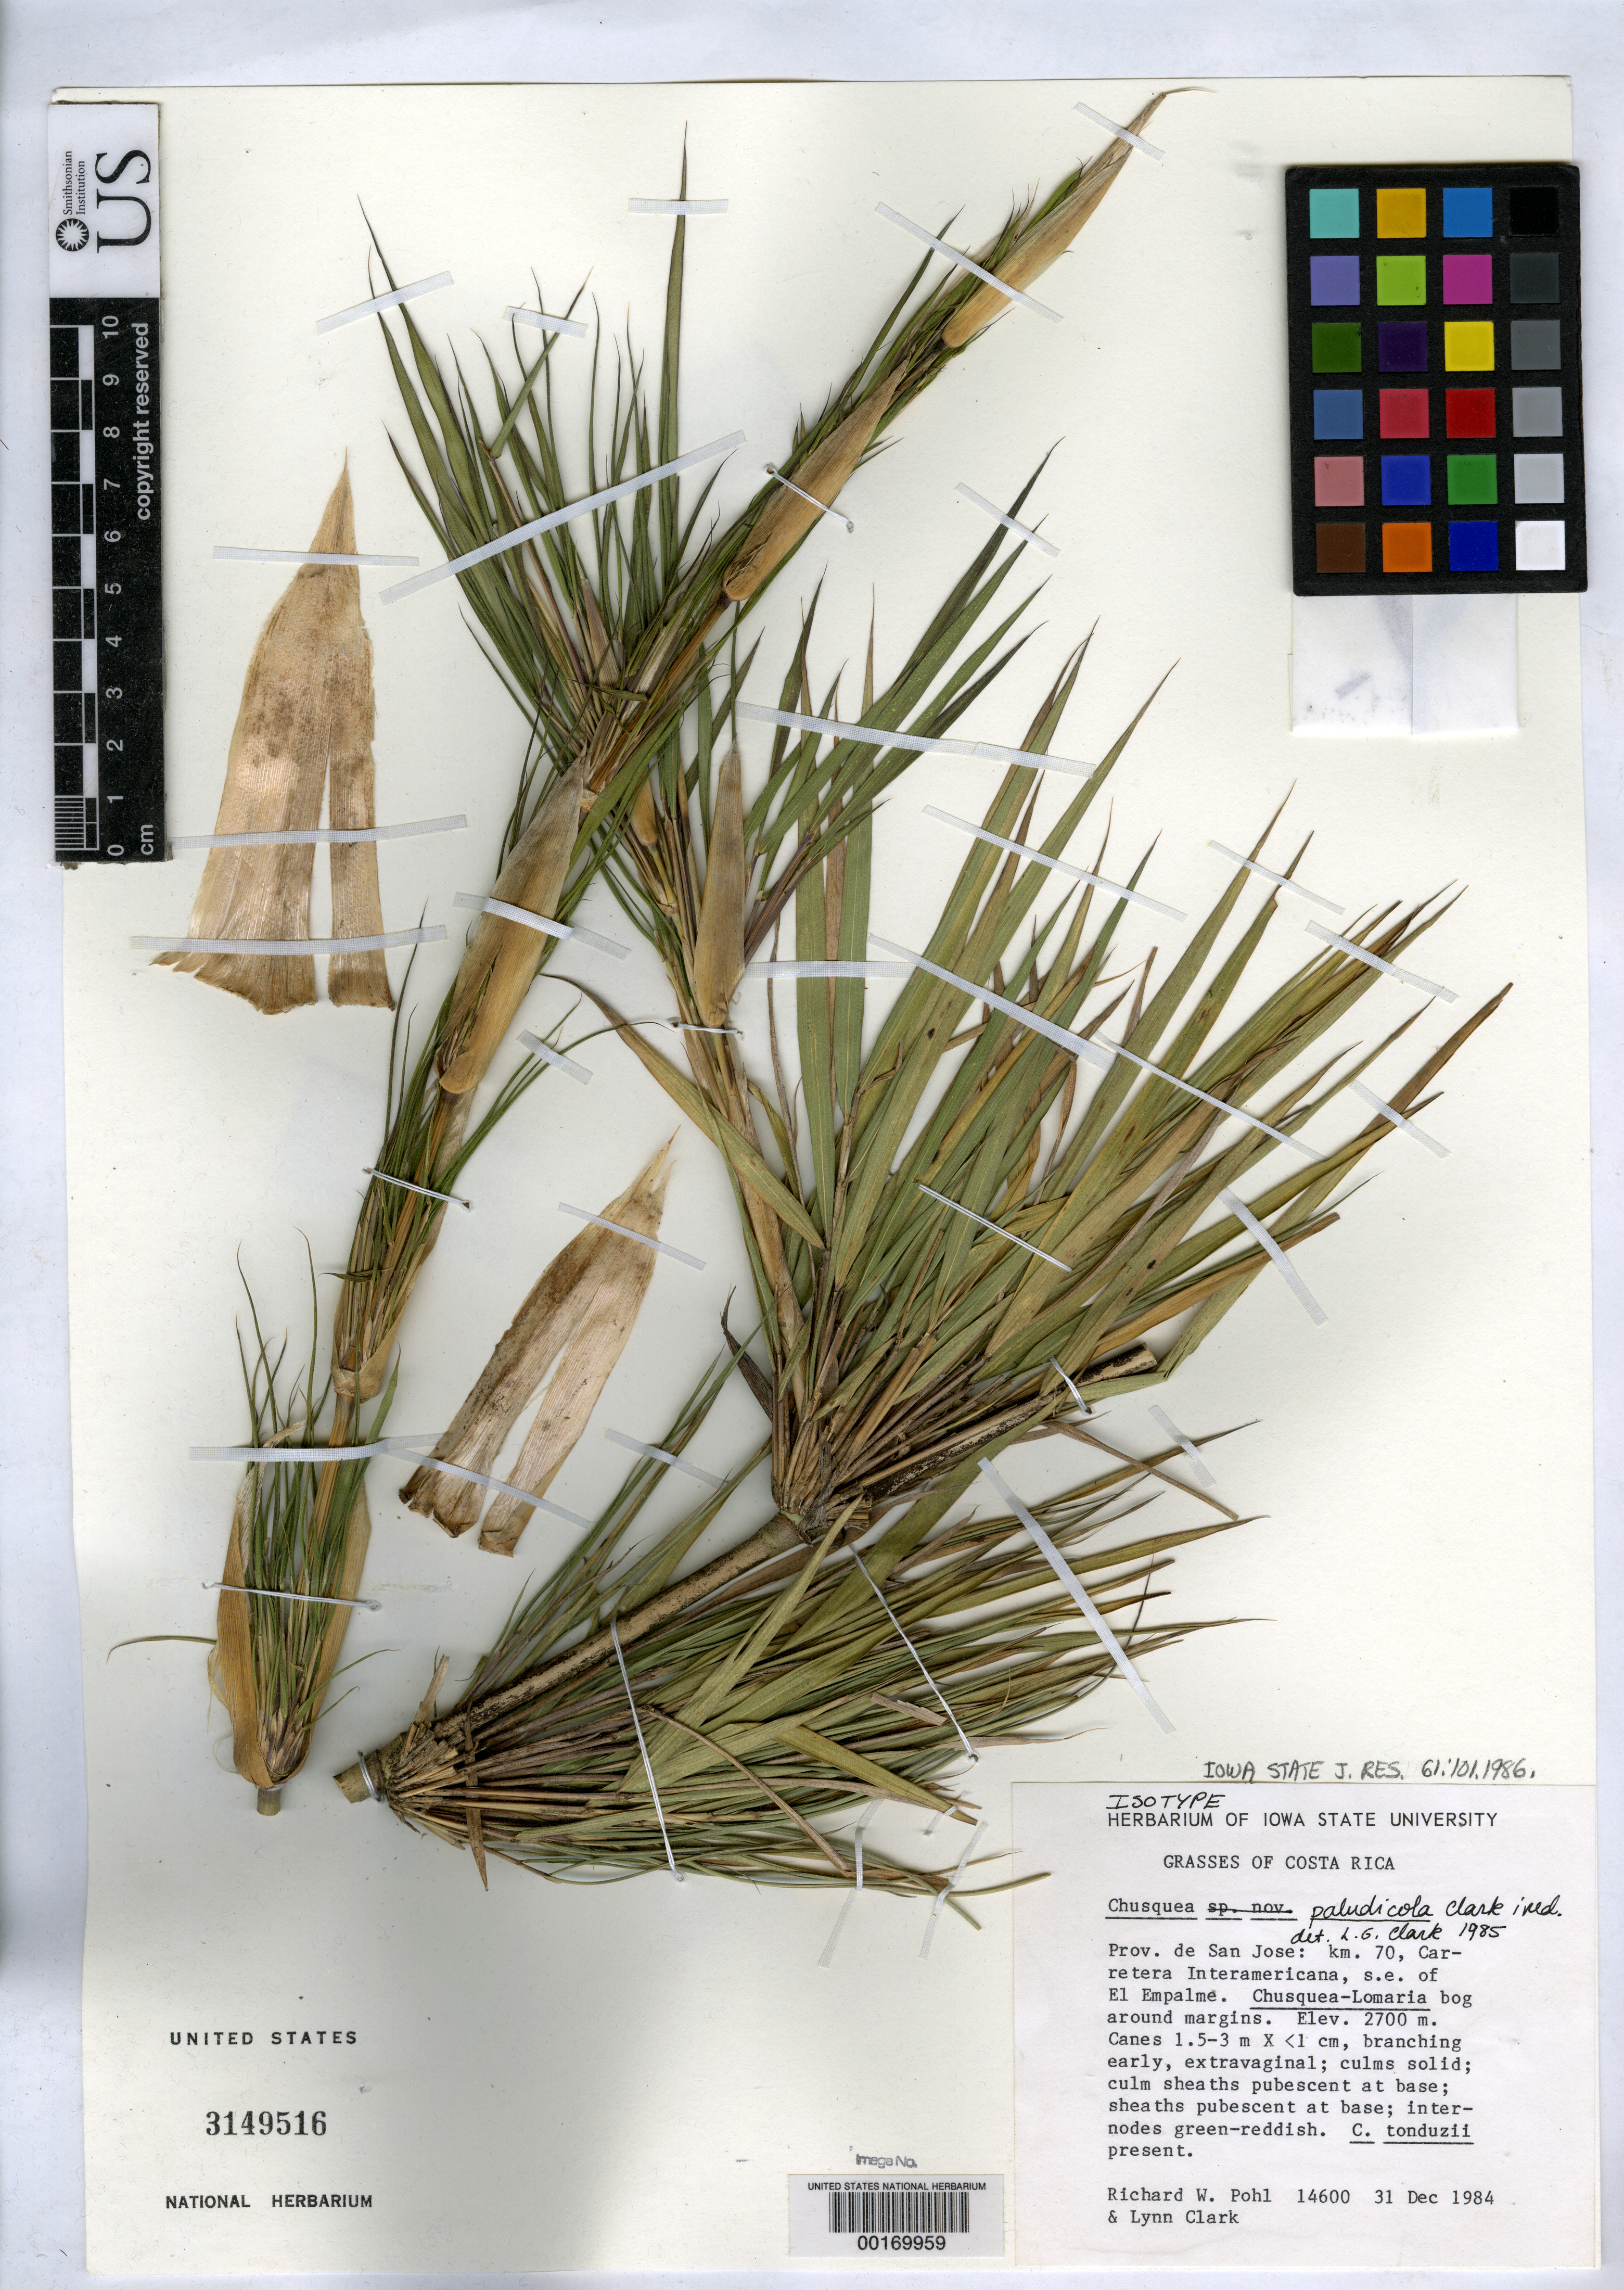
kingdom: Plantae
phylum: Tracheophyta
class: Liliopsida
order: Poales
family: Poaceae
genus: Chusquea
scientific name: Chusquea paludicola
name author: L.G. Clark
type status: Isotype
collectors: R. W. Pohl & L. G. Clark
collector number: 14600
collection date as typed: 31 Dec 1984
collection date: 1984-12-31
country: Costa Rica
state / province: San José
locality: Km 70, Interamericana Highway, SE of El Empalme.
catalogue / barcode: US 3149516